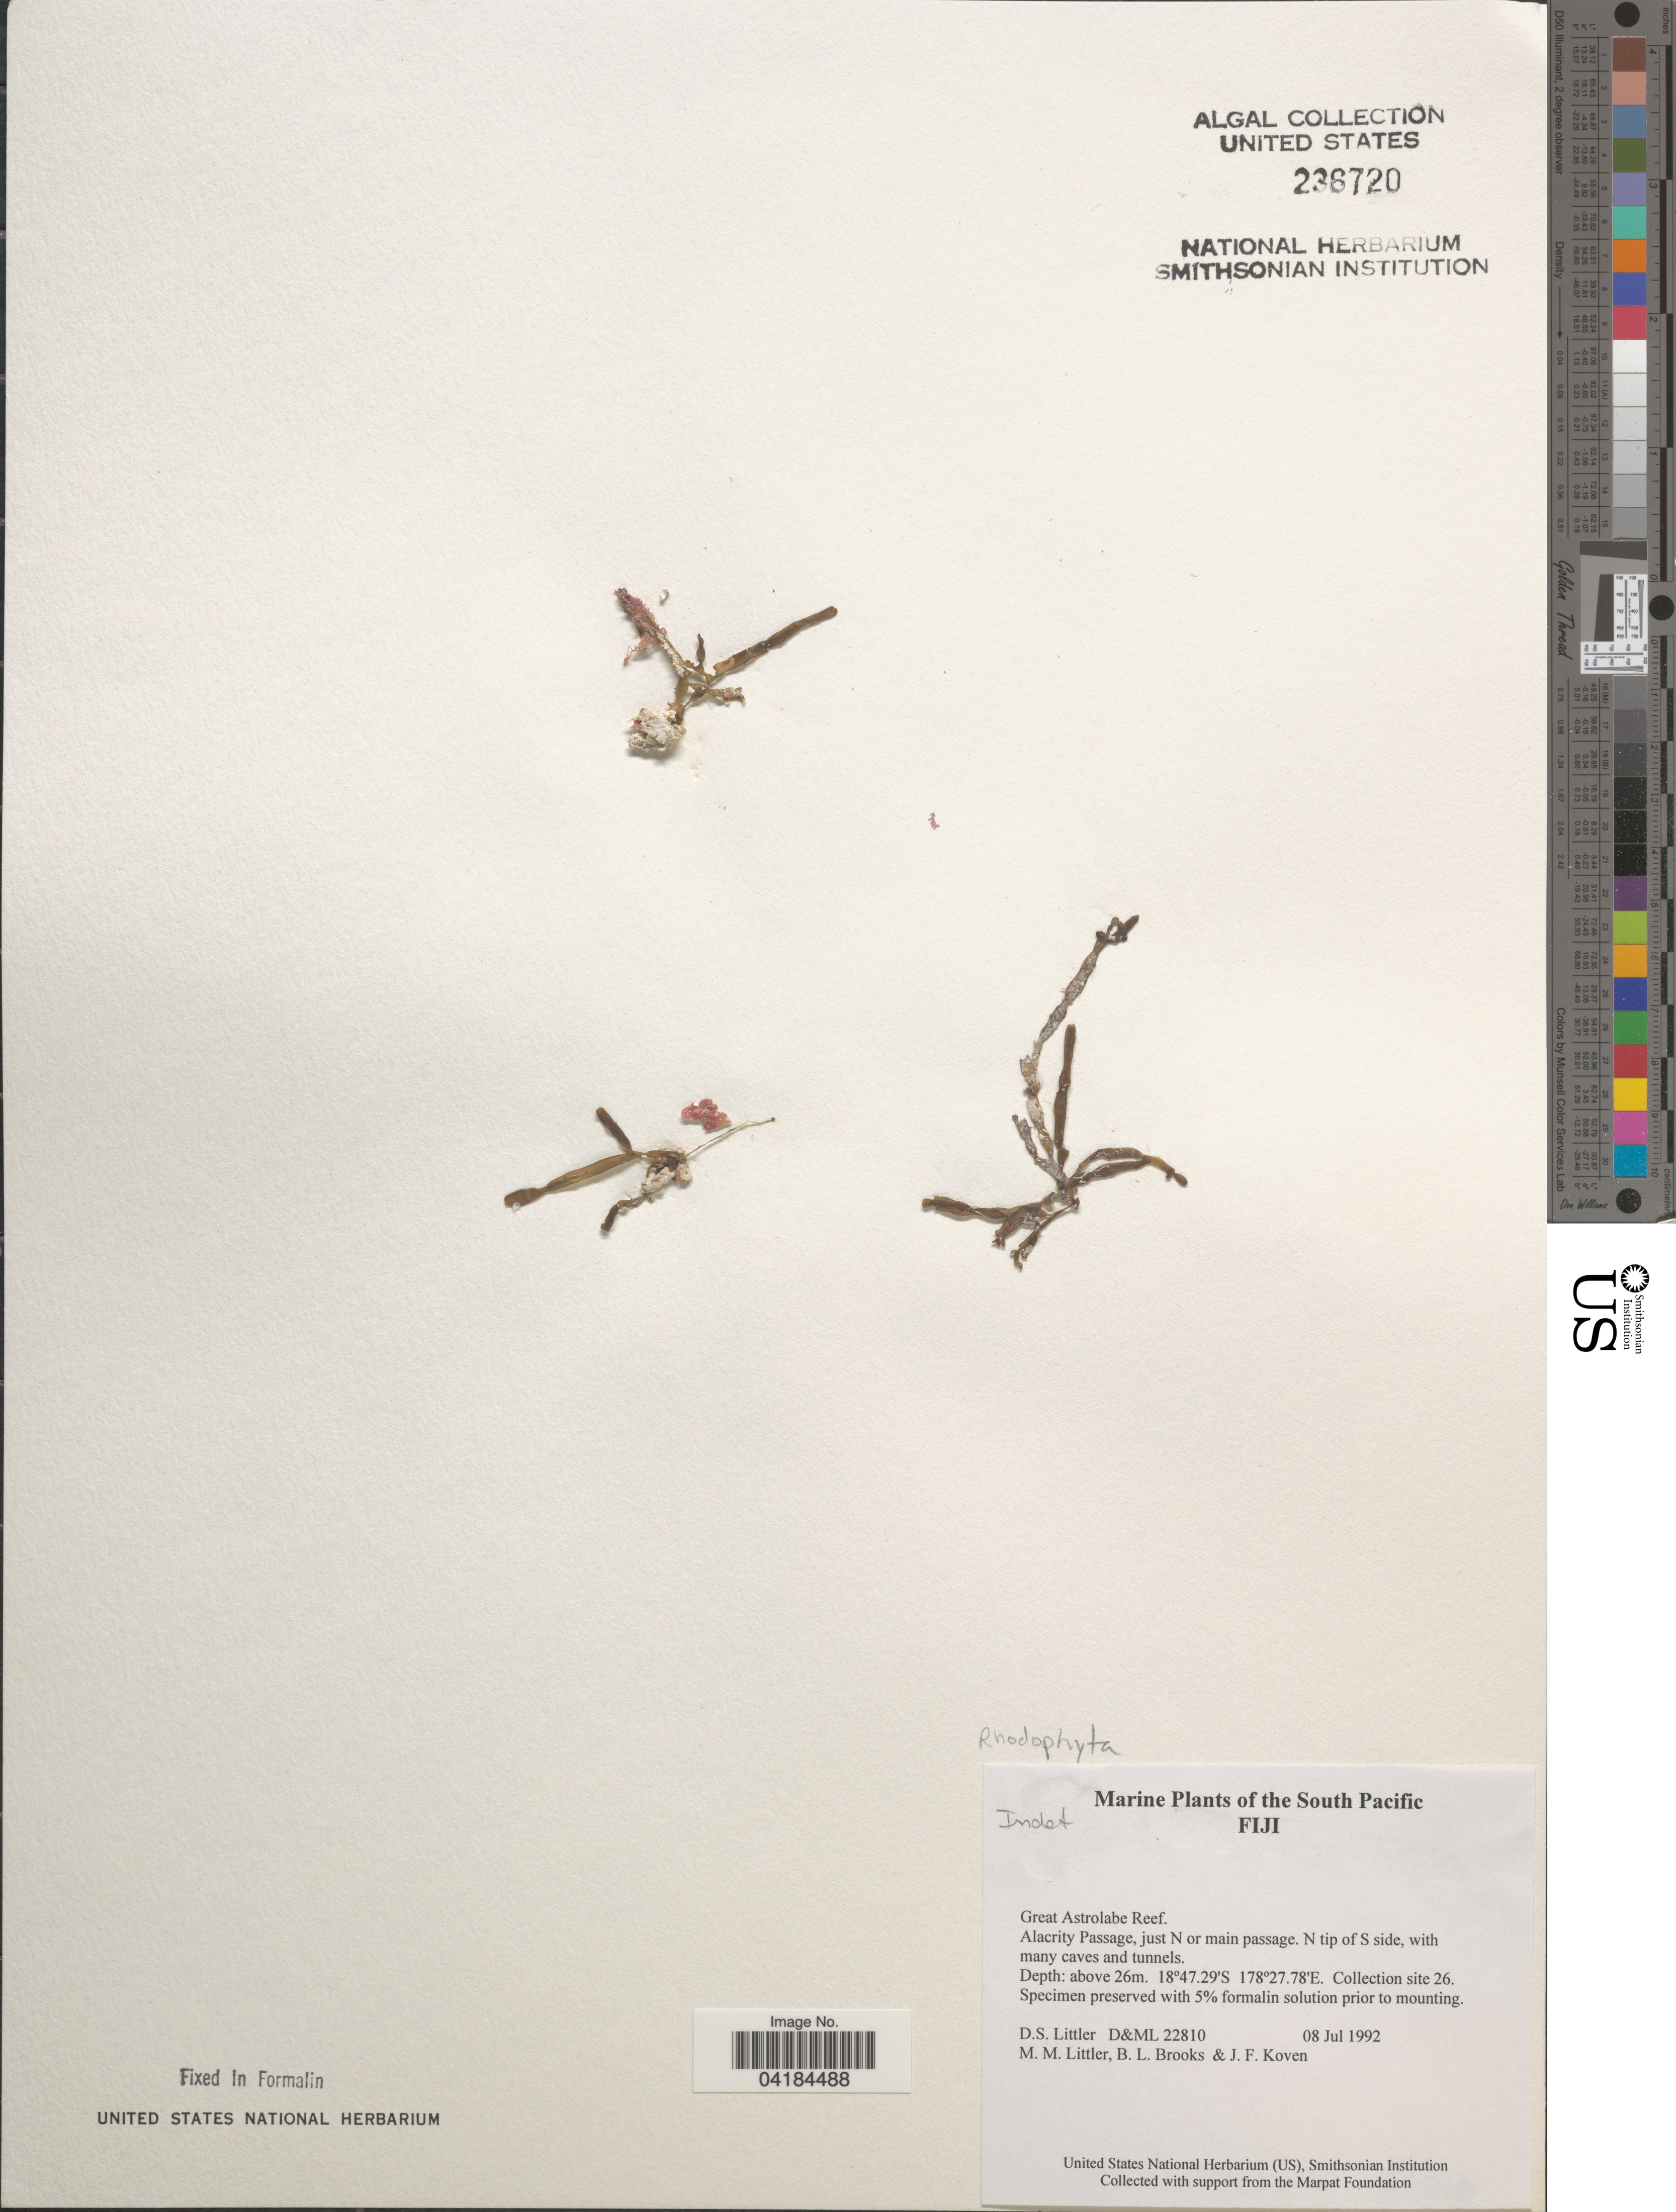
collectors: D. S. Littler, B. Brooks & J. Koven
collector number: D&ML22810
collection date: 1992-07-08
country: Fiji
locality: South Pacific. Great Astrolabe Reef. Alacrity Passage, just N or main passage. N tip of S side. Collection site 26.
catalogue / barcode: US 236720